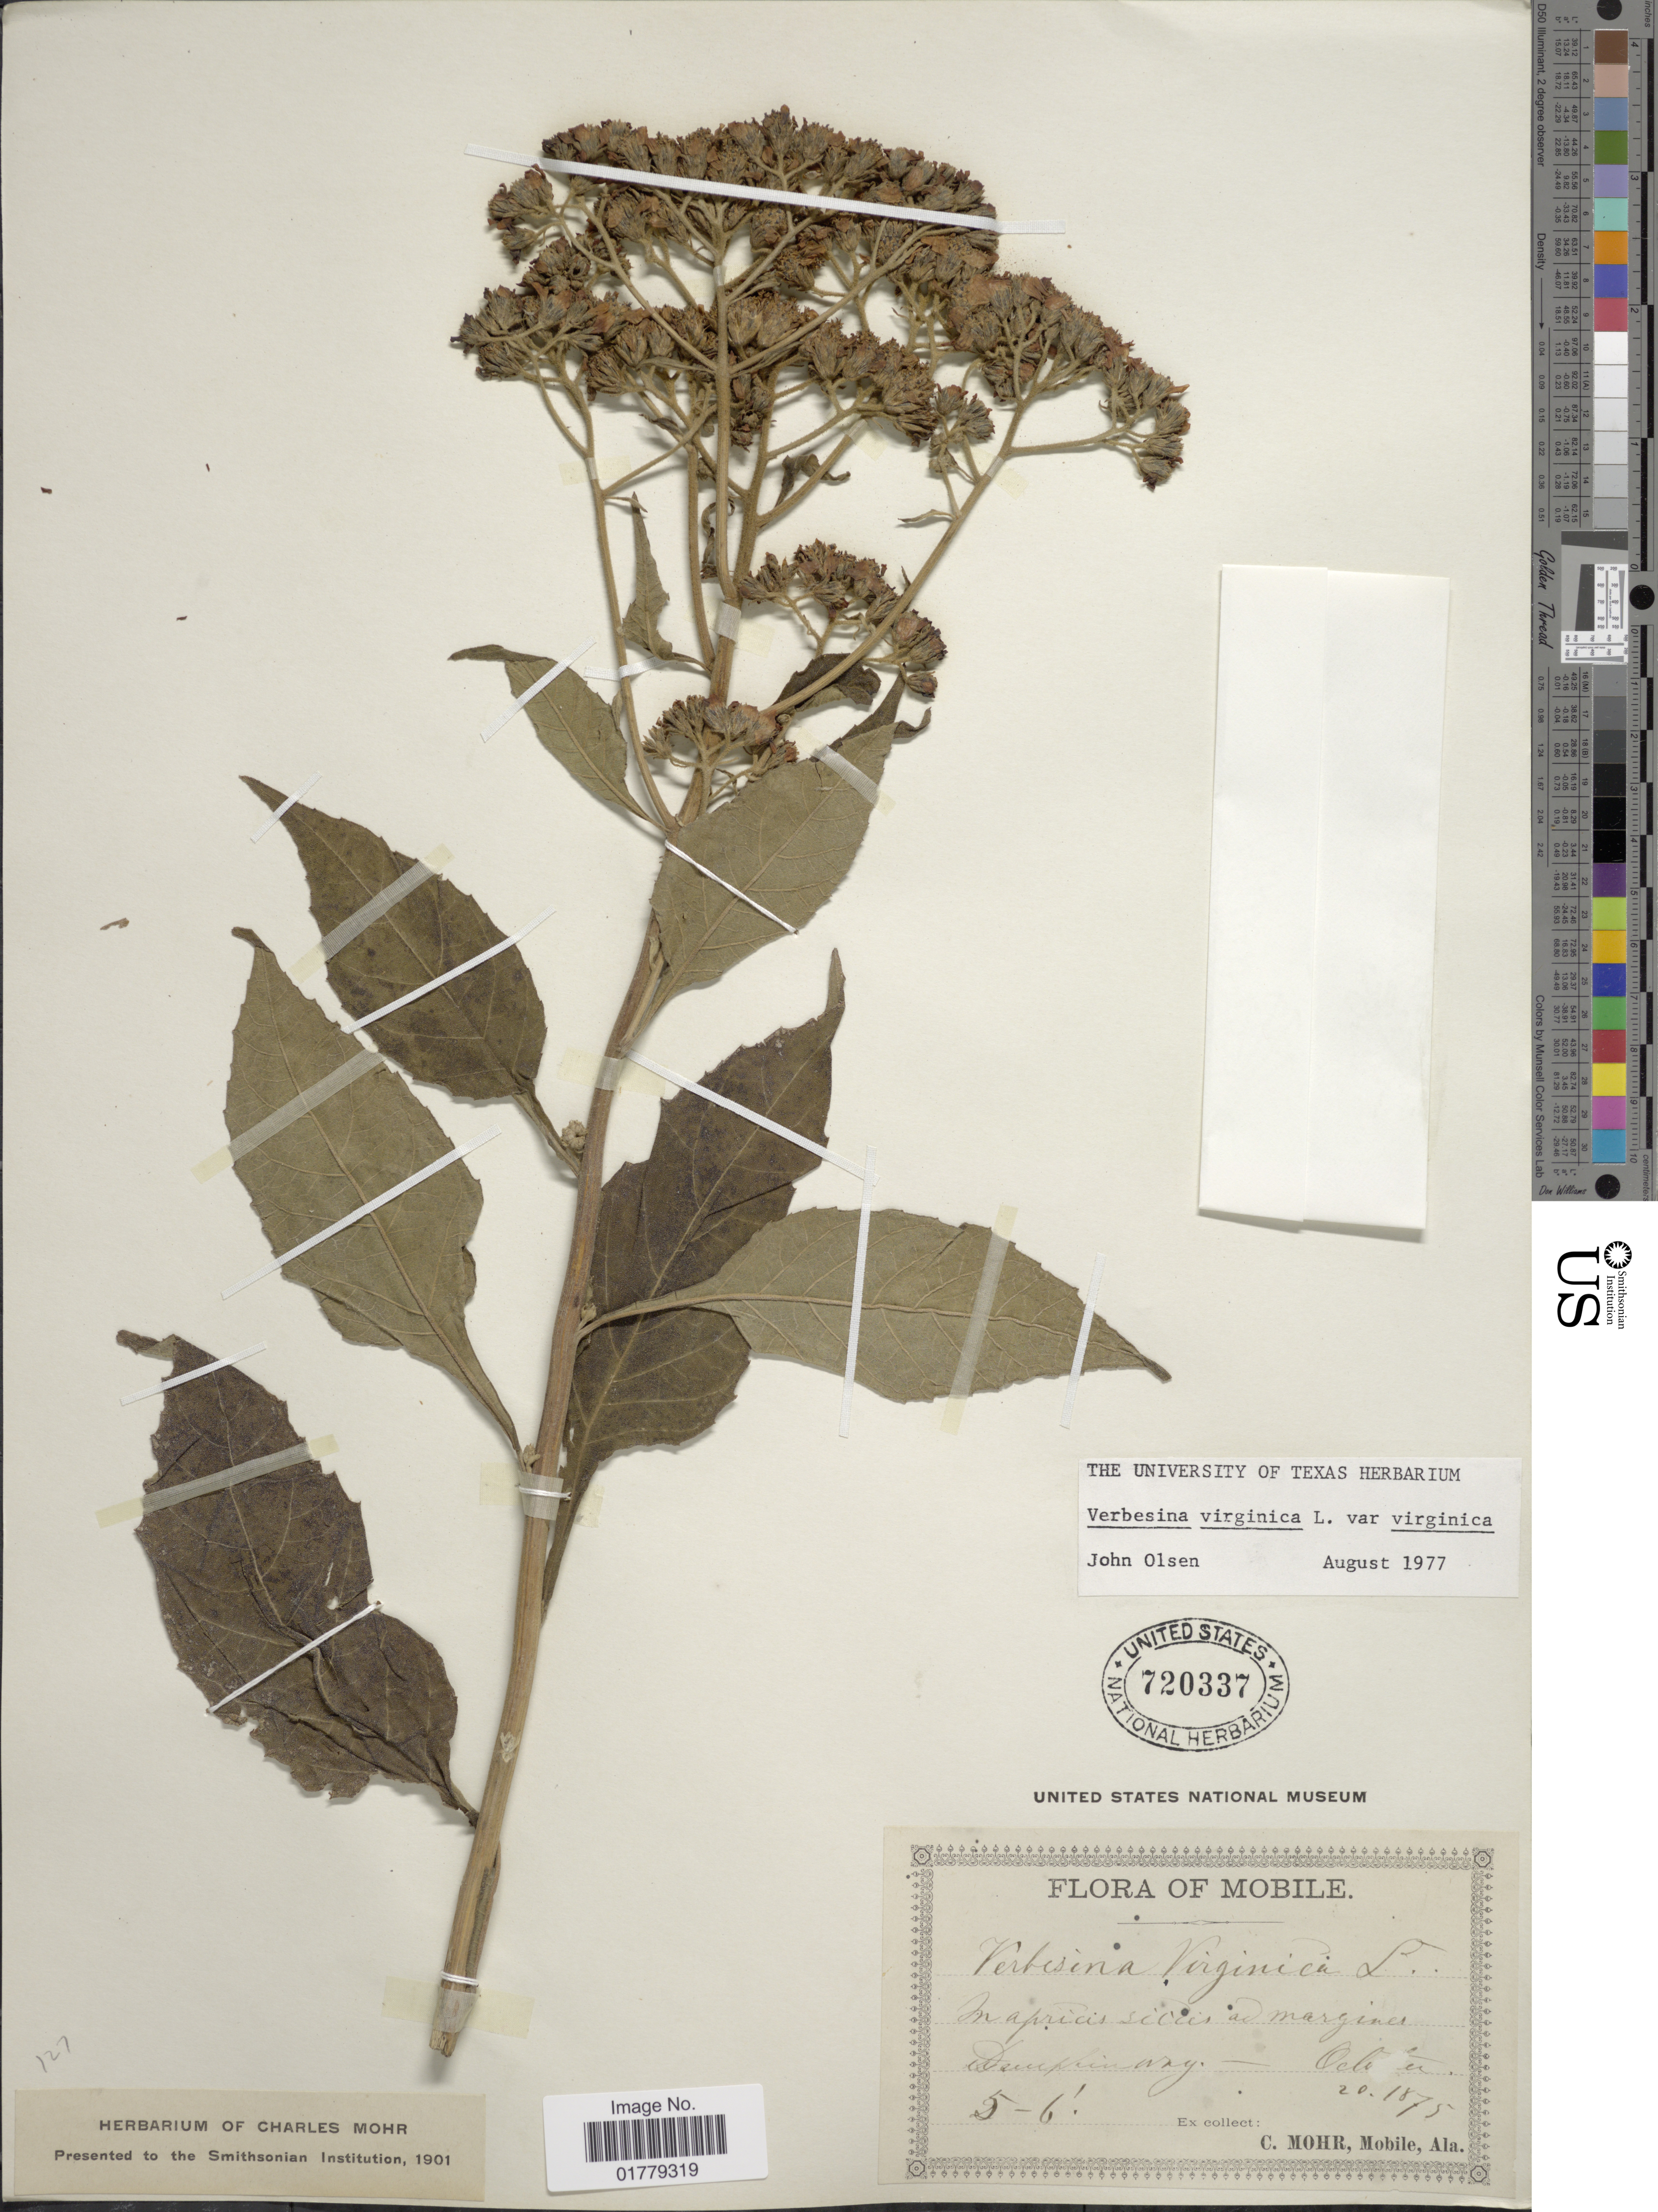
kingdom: Plantae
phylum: Tracheophyta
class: Magnoliopsida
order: Asterales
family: Asteraceae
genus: Verbesina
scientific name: Verbesina virginica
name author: L.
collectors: C. T. Mohr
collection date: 1875-10-20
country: United States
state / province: Alabama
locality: Mobile. In apricis siccis ad margines, Dauphin Way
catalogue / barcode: US 720337